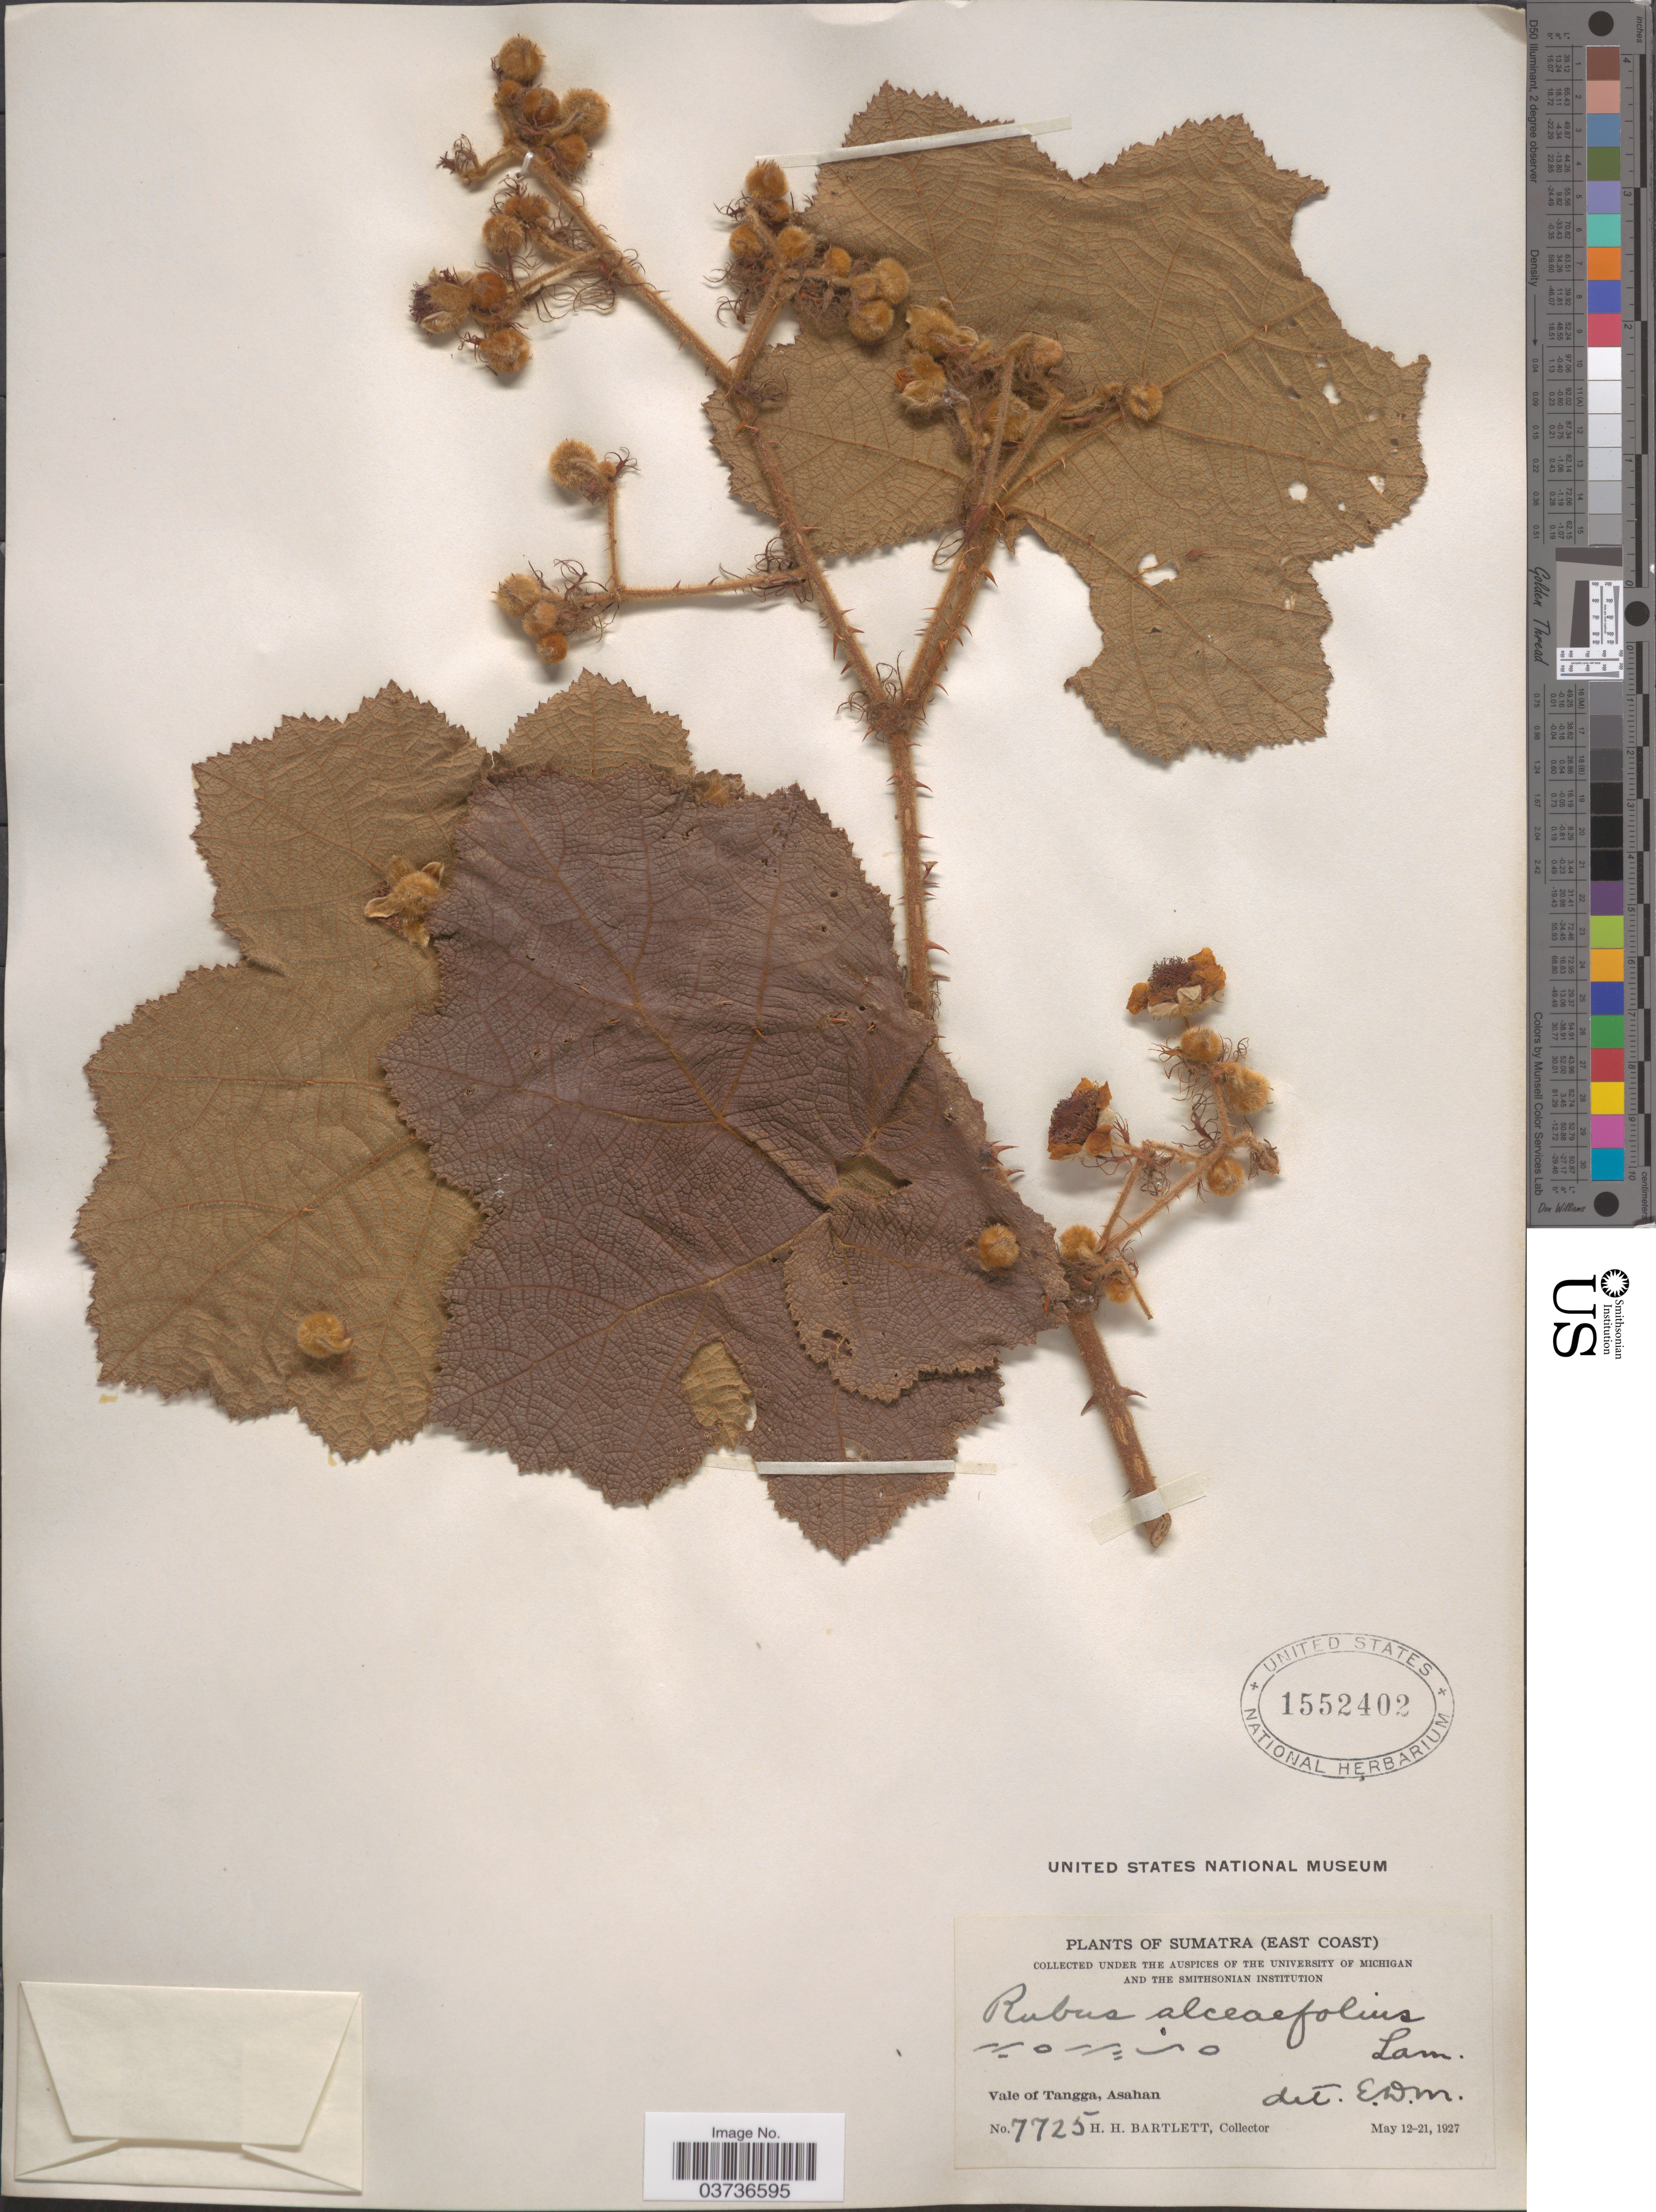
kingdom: Plantae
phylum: Tracheophyta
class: Magnoliopsida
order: Rosales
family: Rosaceae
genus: Rubus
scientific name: Rubus alcaefolius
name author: Poir.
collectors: H. H. Bartlett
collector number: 7725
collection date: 1927-05-12/1927-05-21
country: Indonesia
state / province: Sumatra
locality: East Coast. Vale of Tangga, Asahan.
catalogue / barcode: US 1552402